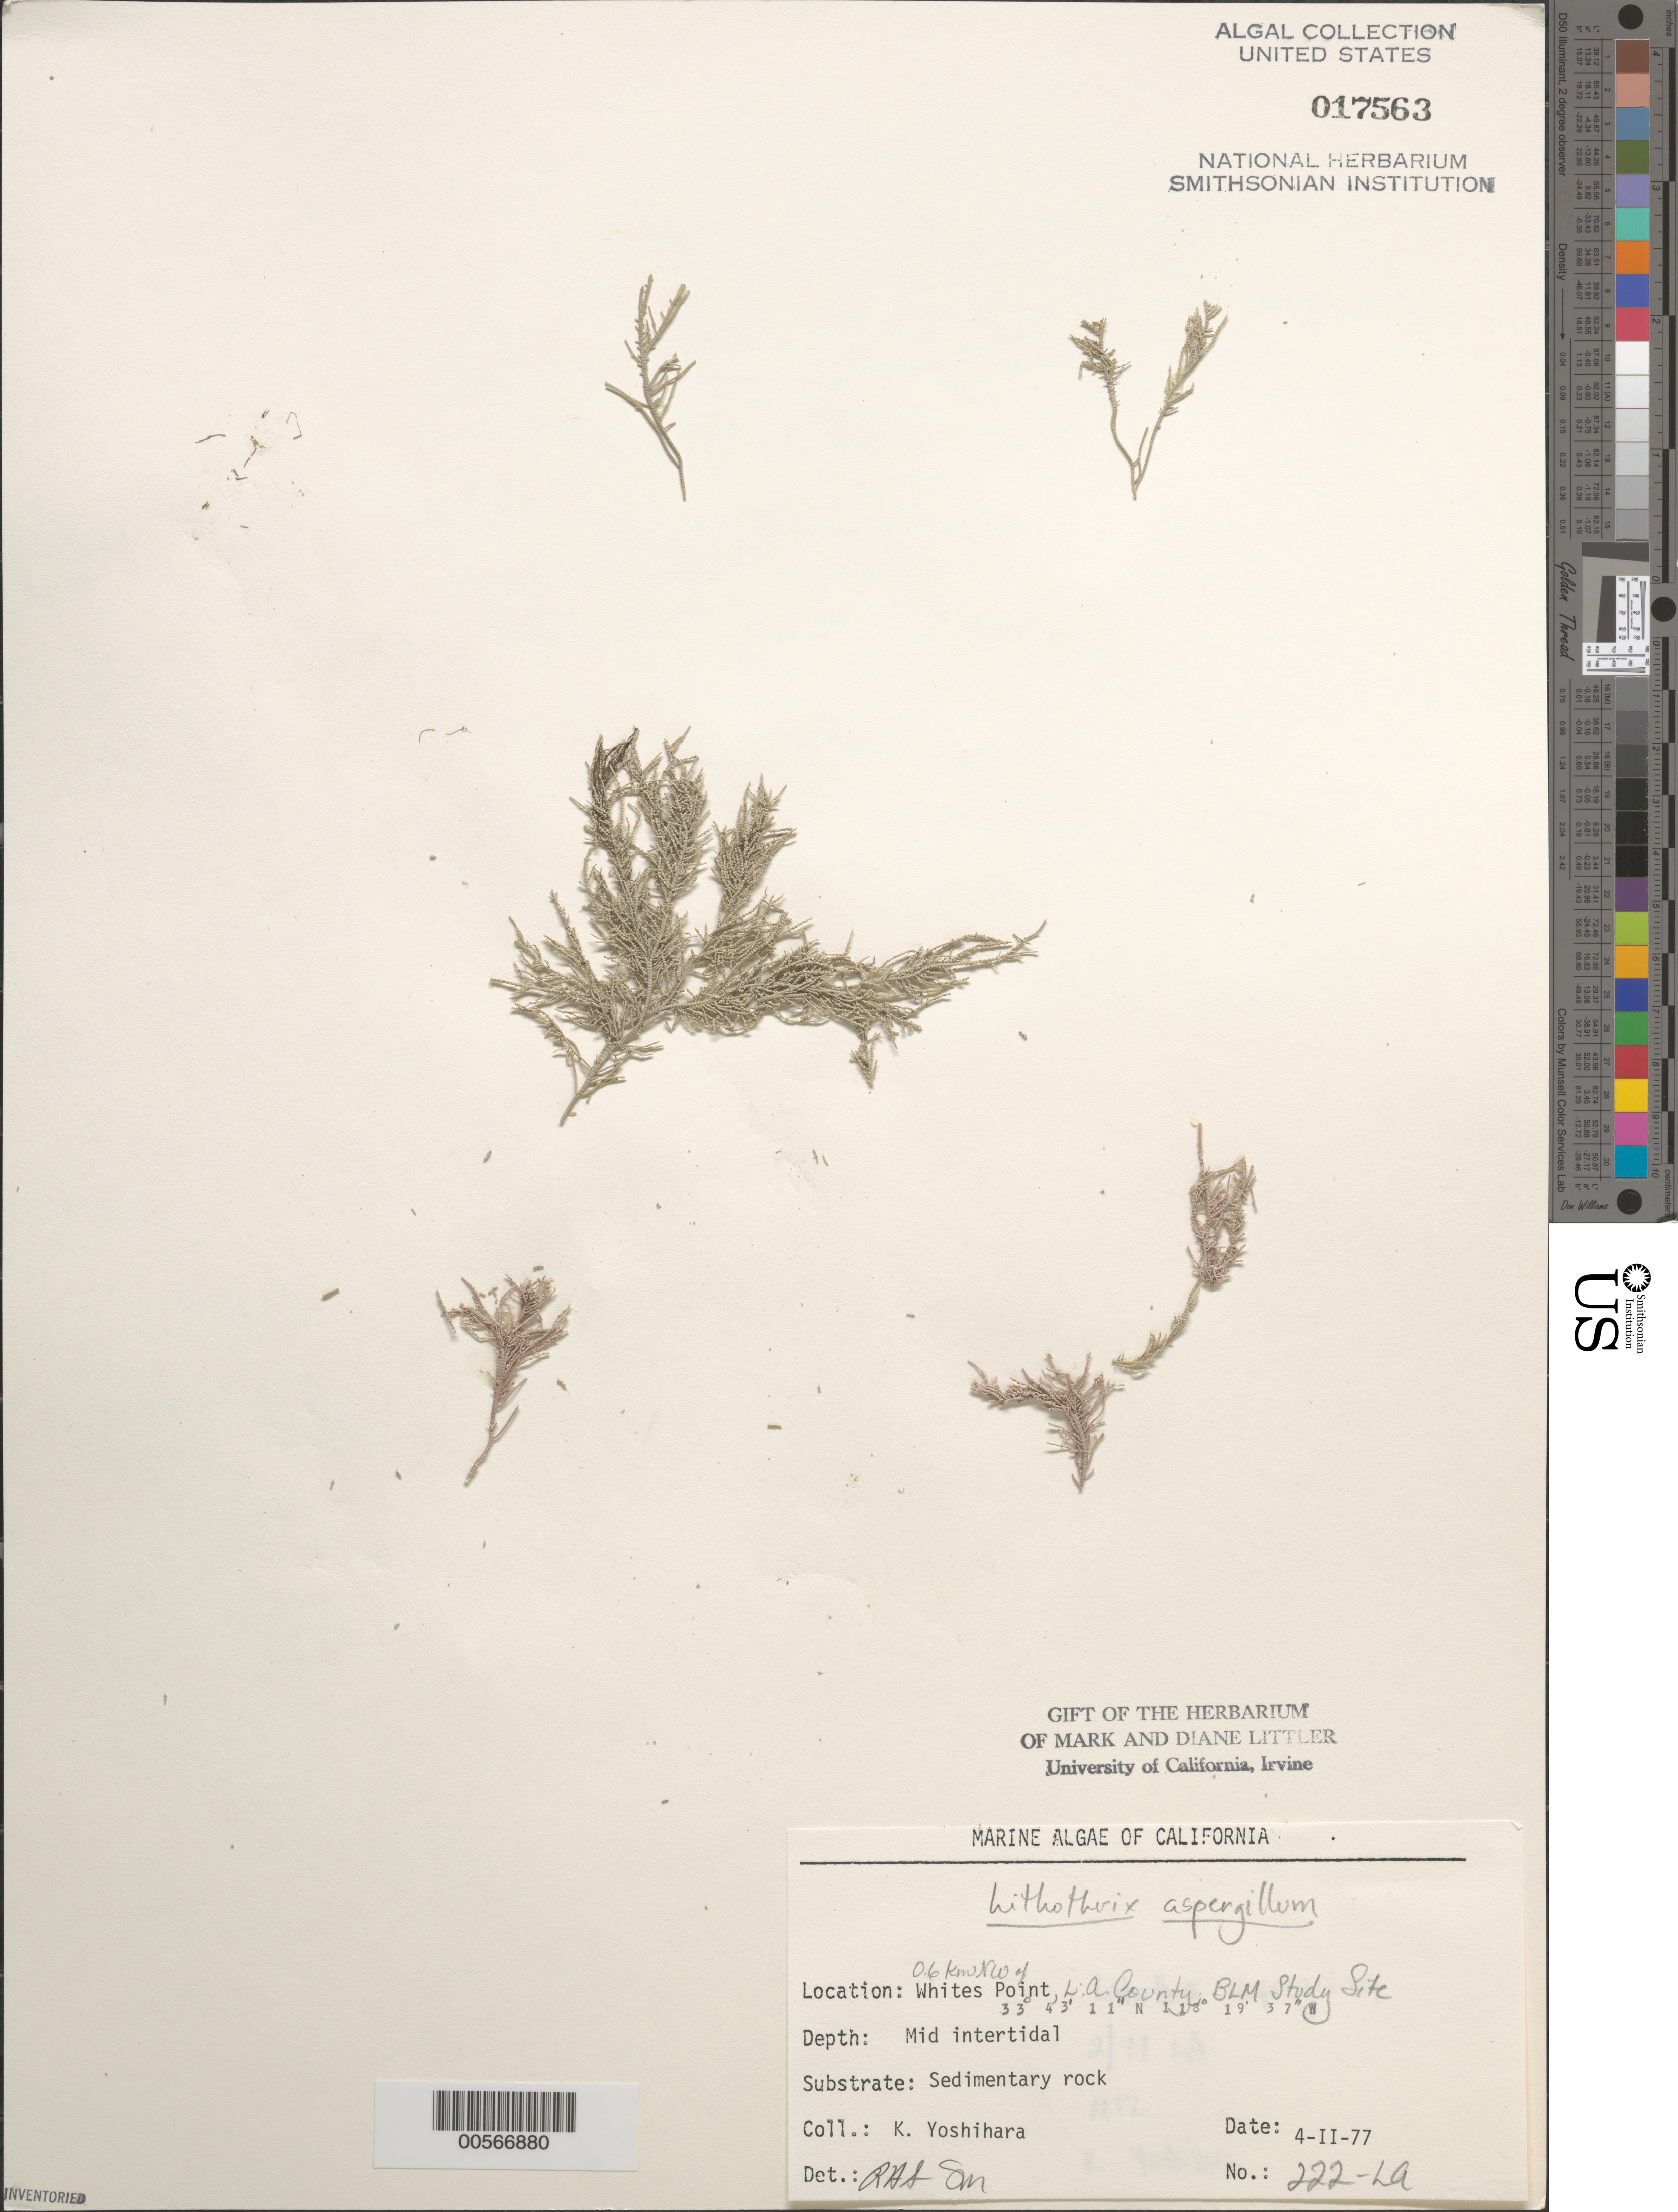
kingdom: Plantae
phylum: Rhodophyta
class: Florideophyceae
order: Corallinales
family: Lithophyllaceae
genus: Lithothrix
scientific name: Lithothrix aspergillum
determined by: Sims, Robert H.; Murray, S. N.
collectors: K. Yoshihara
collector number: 222-la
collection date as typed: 04 Feb 1977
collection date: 1977-02-04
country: United States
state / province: California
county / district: Los Angeles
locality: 0.6 km northwest of Whites Point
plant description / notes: BLM-SOCALBIGHT Rocky Intertidal Survey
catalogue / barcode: US 17563